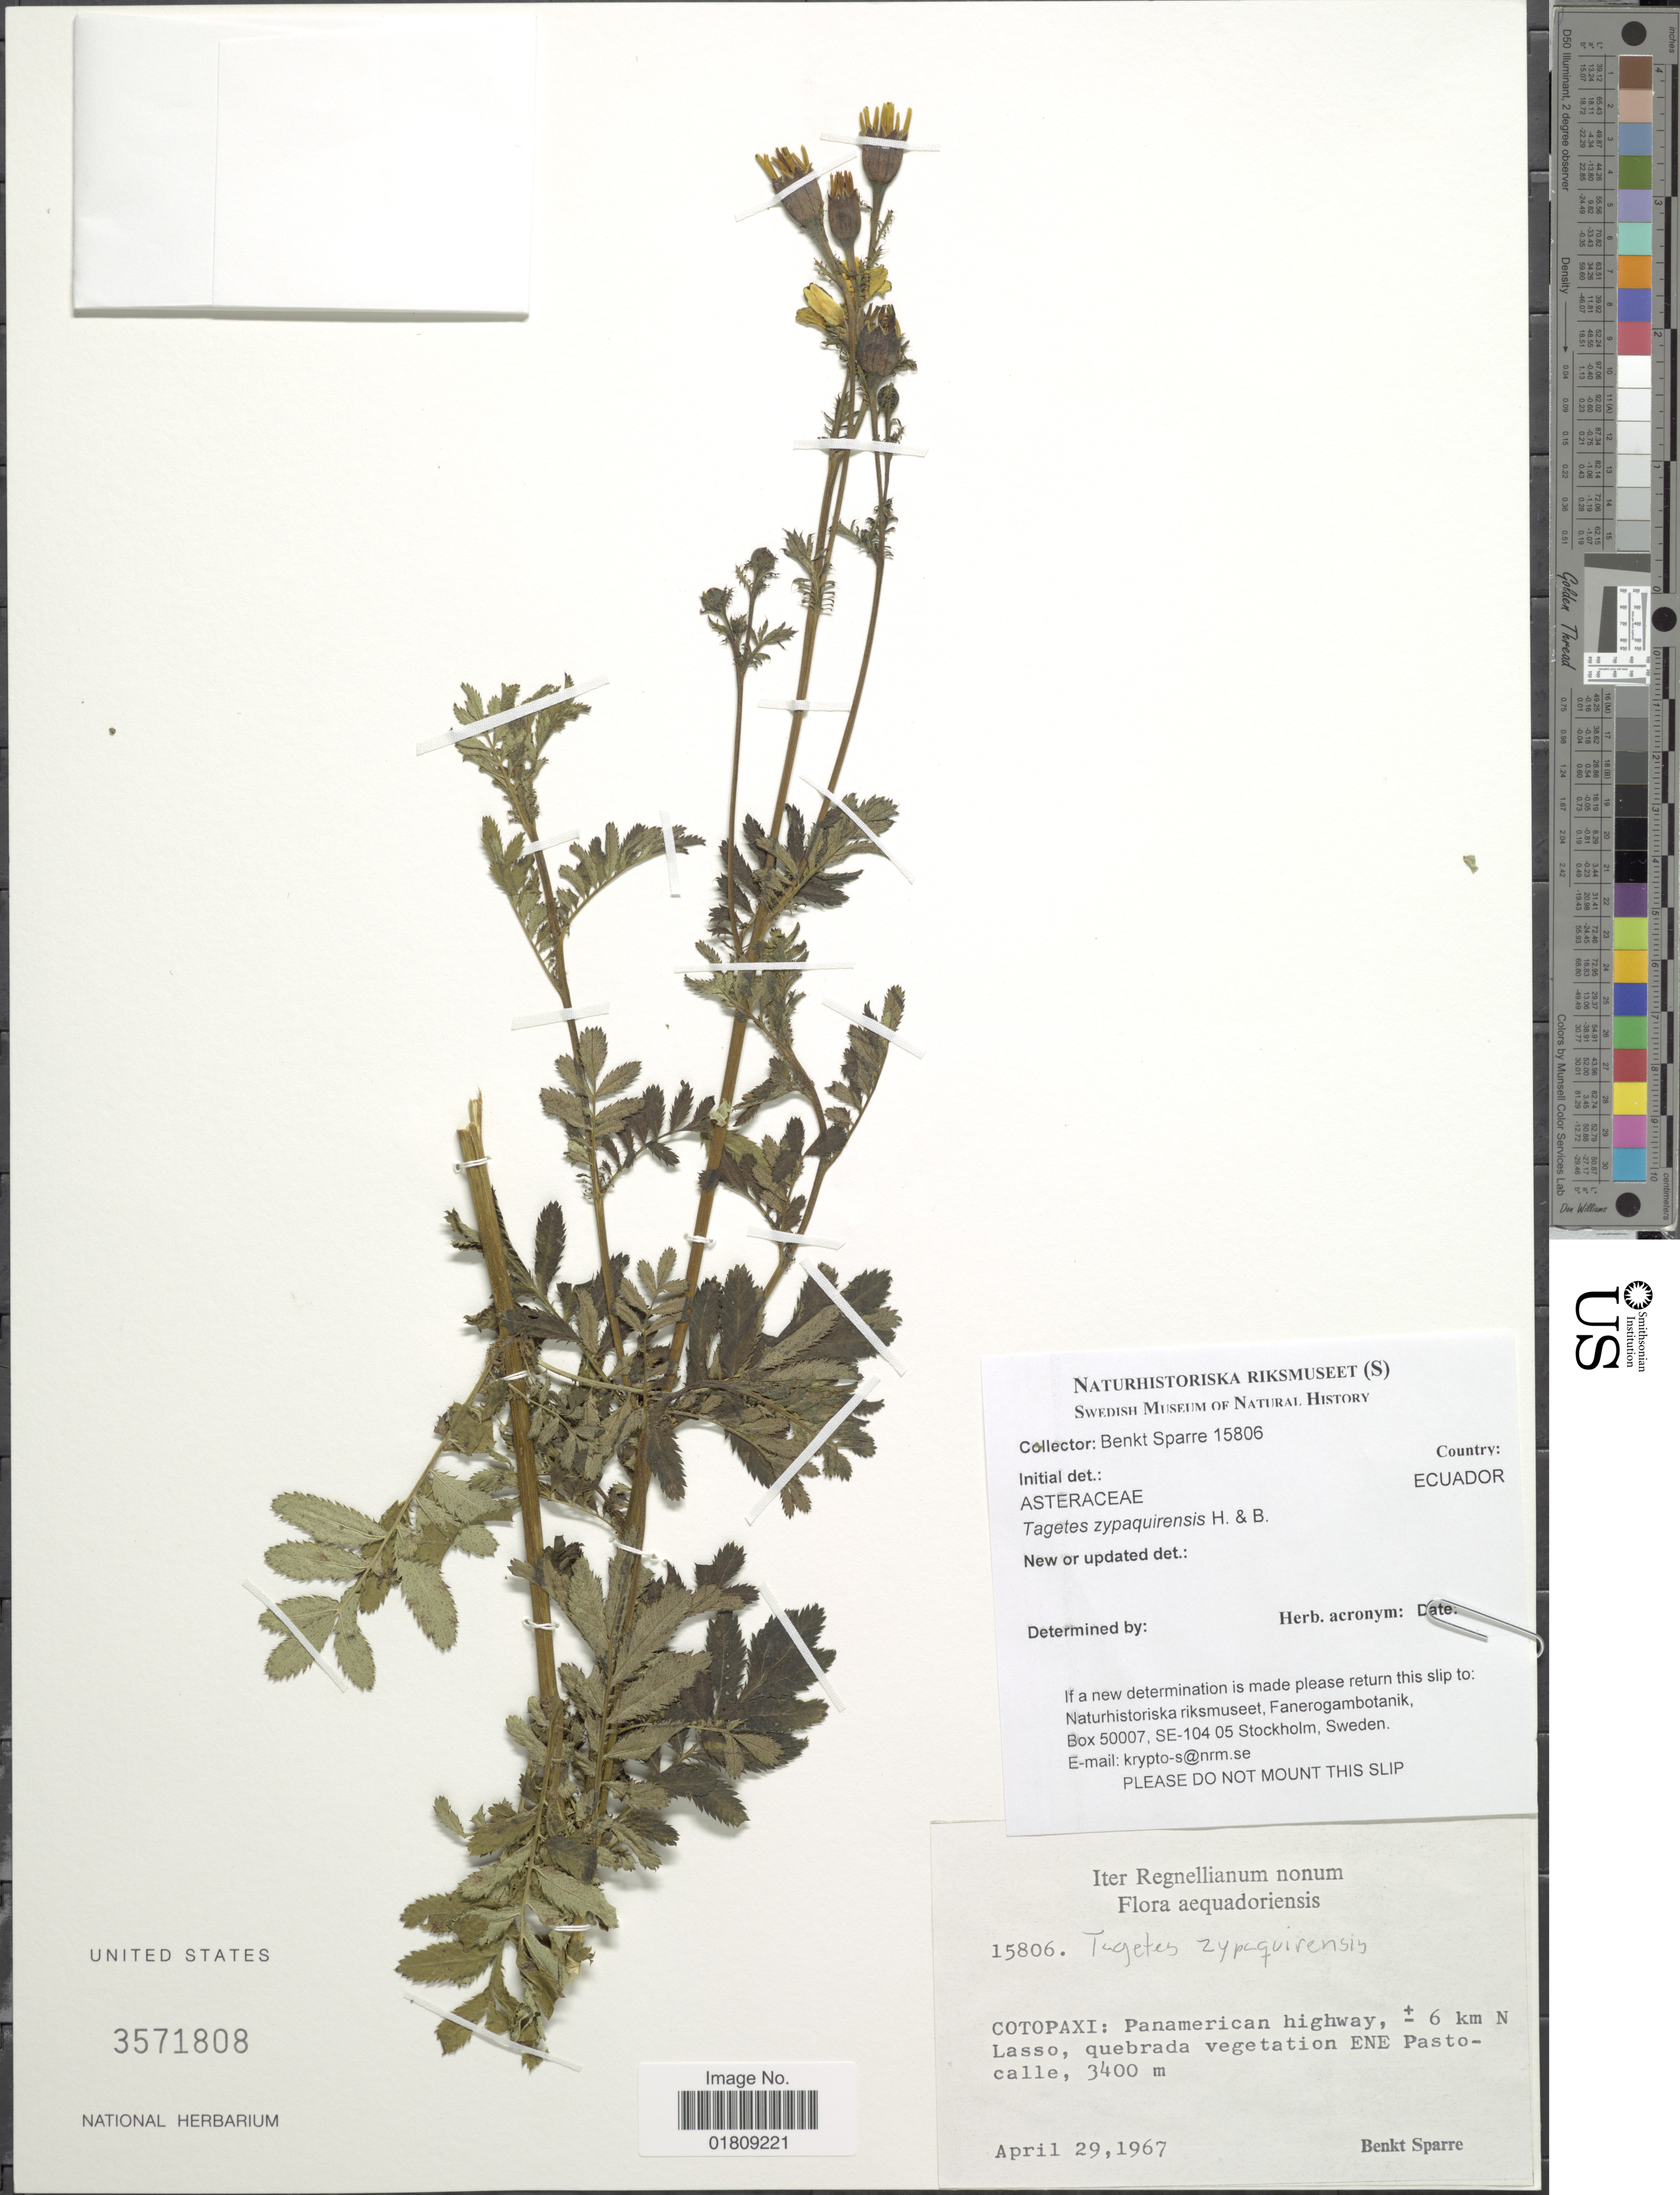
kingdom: Plantae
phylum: Tracheophyta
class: Magnoliopsida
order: Asterales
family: Asteraceae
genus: Tagetes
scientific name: Tagetes zypaquirensis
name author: Humb. & Bonpl.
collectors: B. Sparre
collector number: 15806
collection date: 1967-04-29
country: Ecuador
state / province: Cotopaxi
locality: Panamerican highway, ± 6 km N Lasso, ENE Pastocalle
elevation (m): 3400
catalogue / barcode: US 3571808